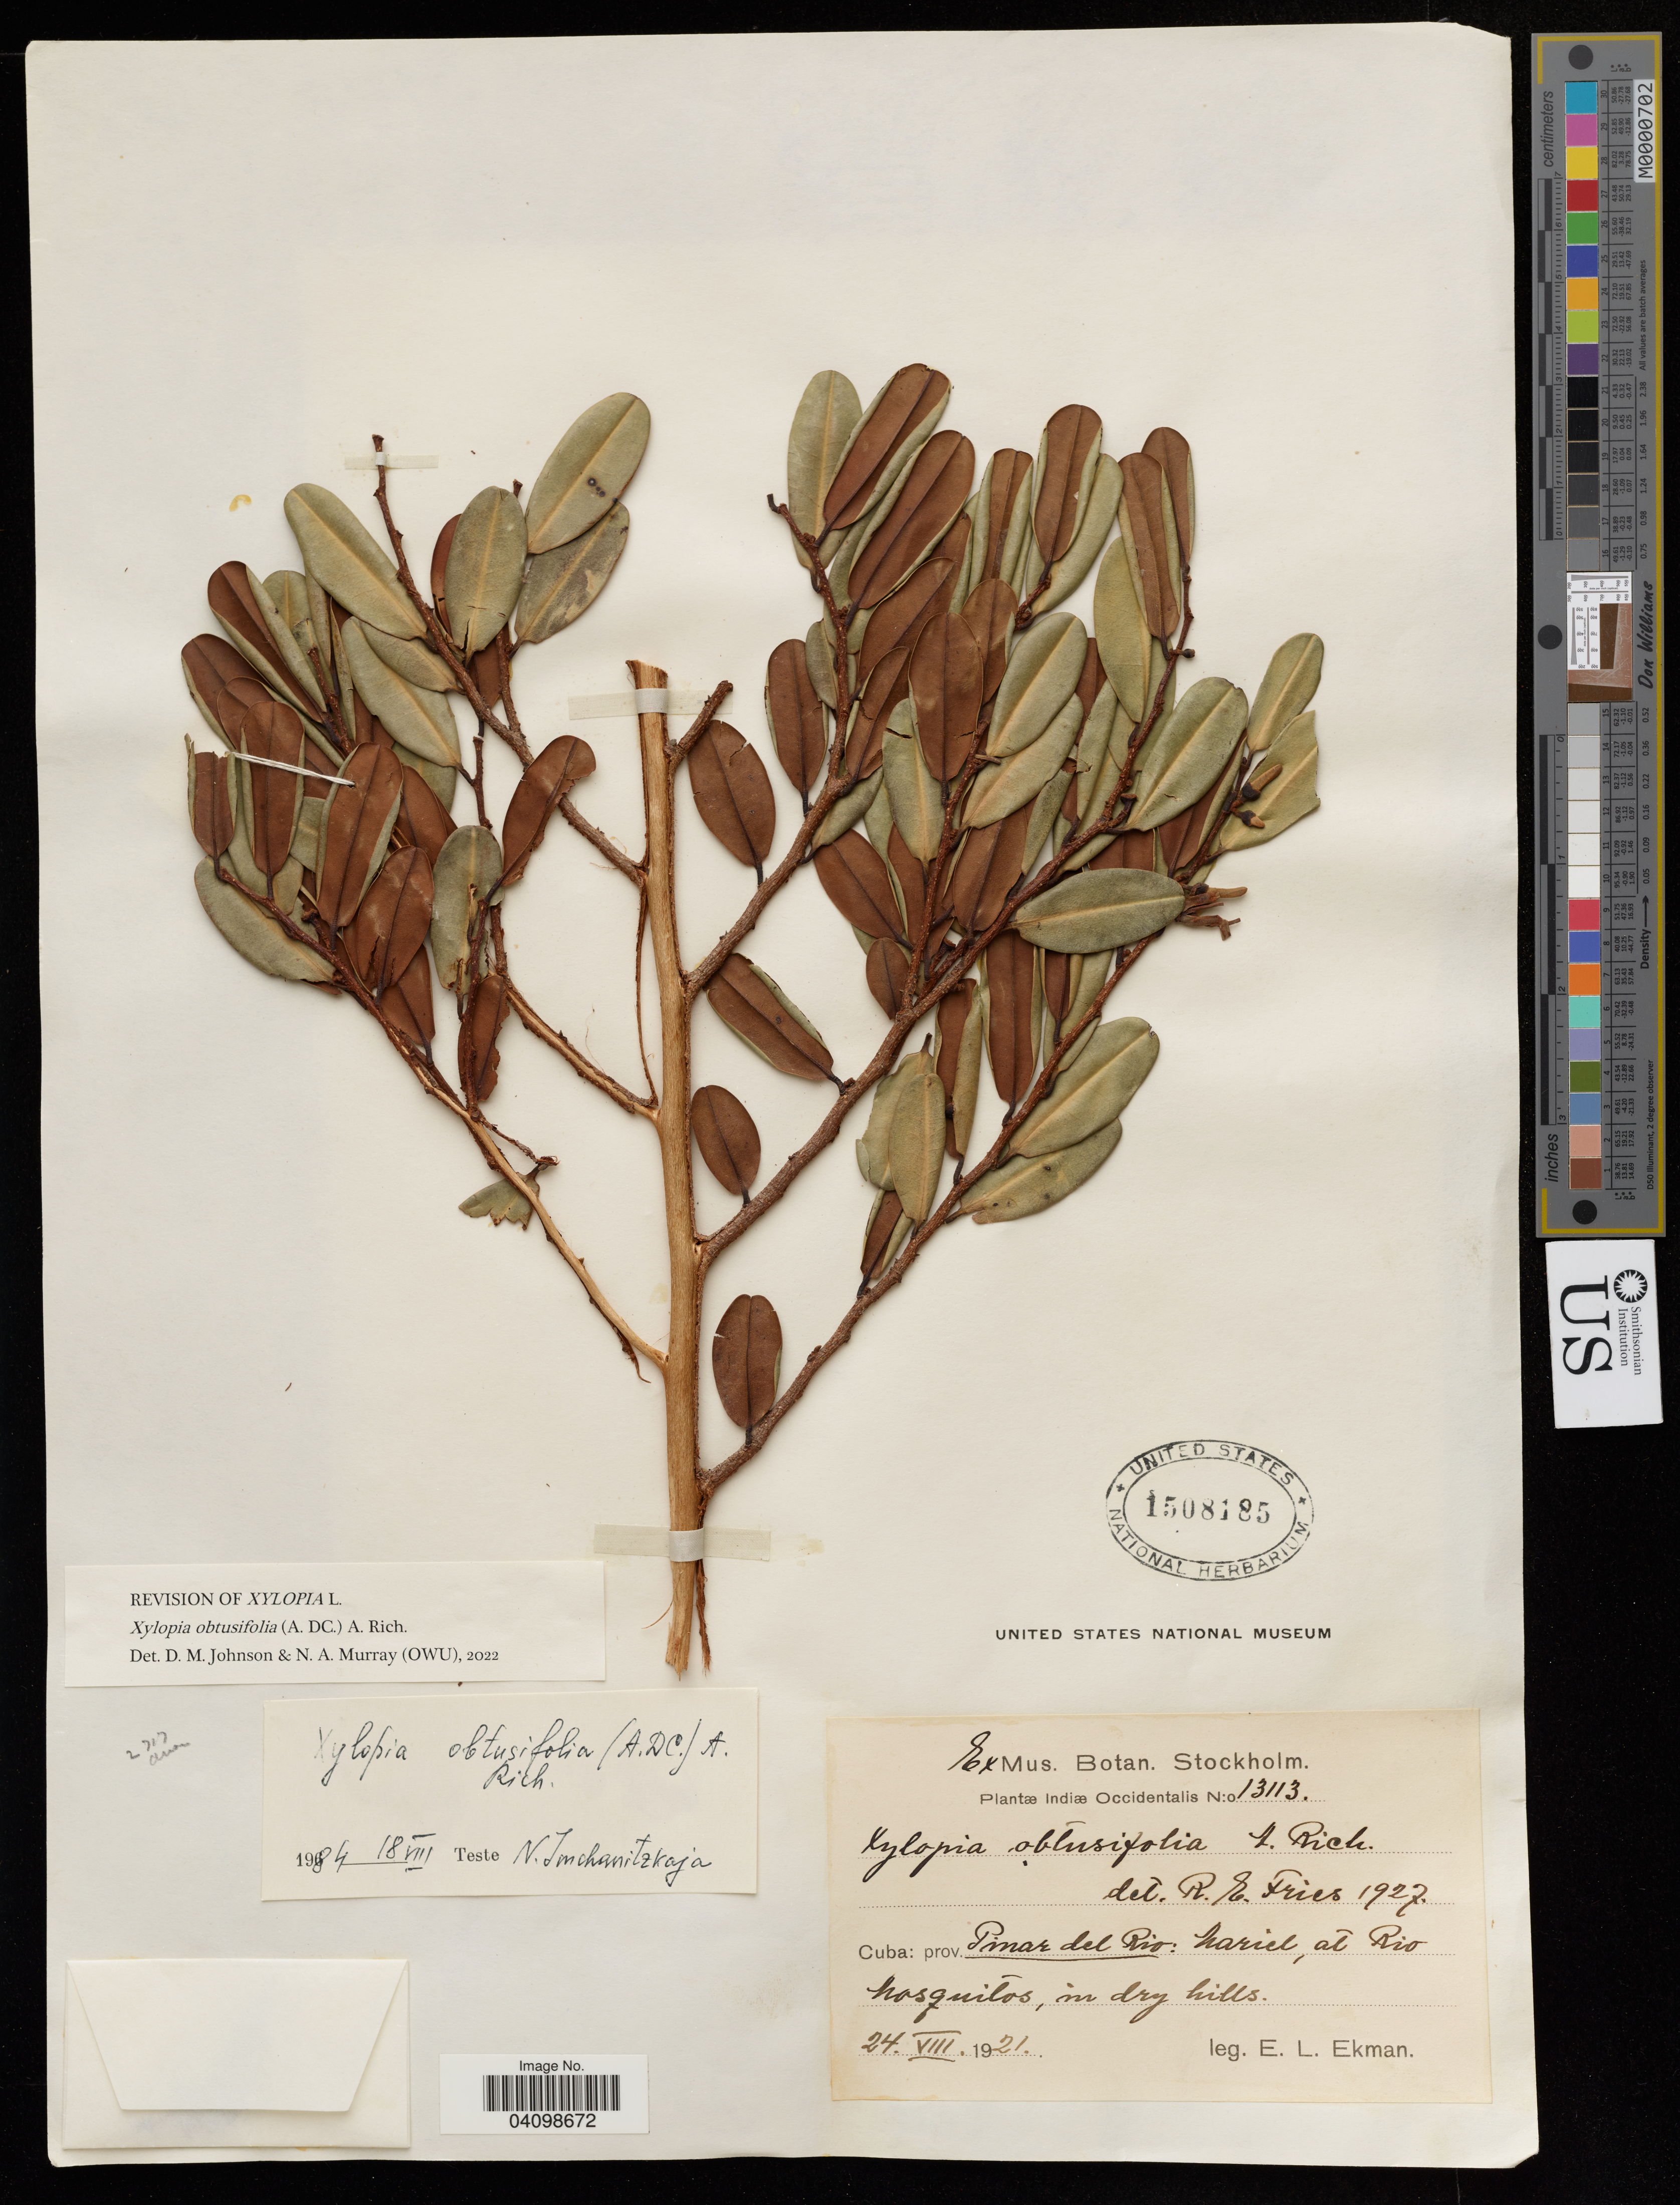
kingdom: Plantae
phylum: Tracheophyta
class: Magnoliopsida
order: Magnoliales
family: Annonaceae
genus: Xylopia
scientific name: Xylopia obtusifolia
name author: (A. DC.) A. Rich.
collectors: E. L. Ekman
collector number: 13113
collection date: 1921-08-24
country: Cuba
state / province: Pinar del Río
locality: Mariel, at Rio Mosquitos, in dry hills.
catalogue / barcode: US 1508185